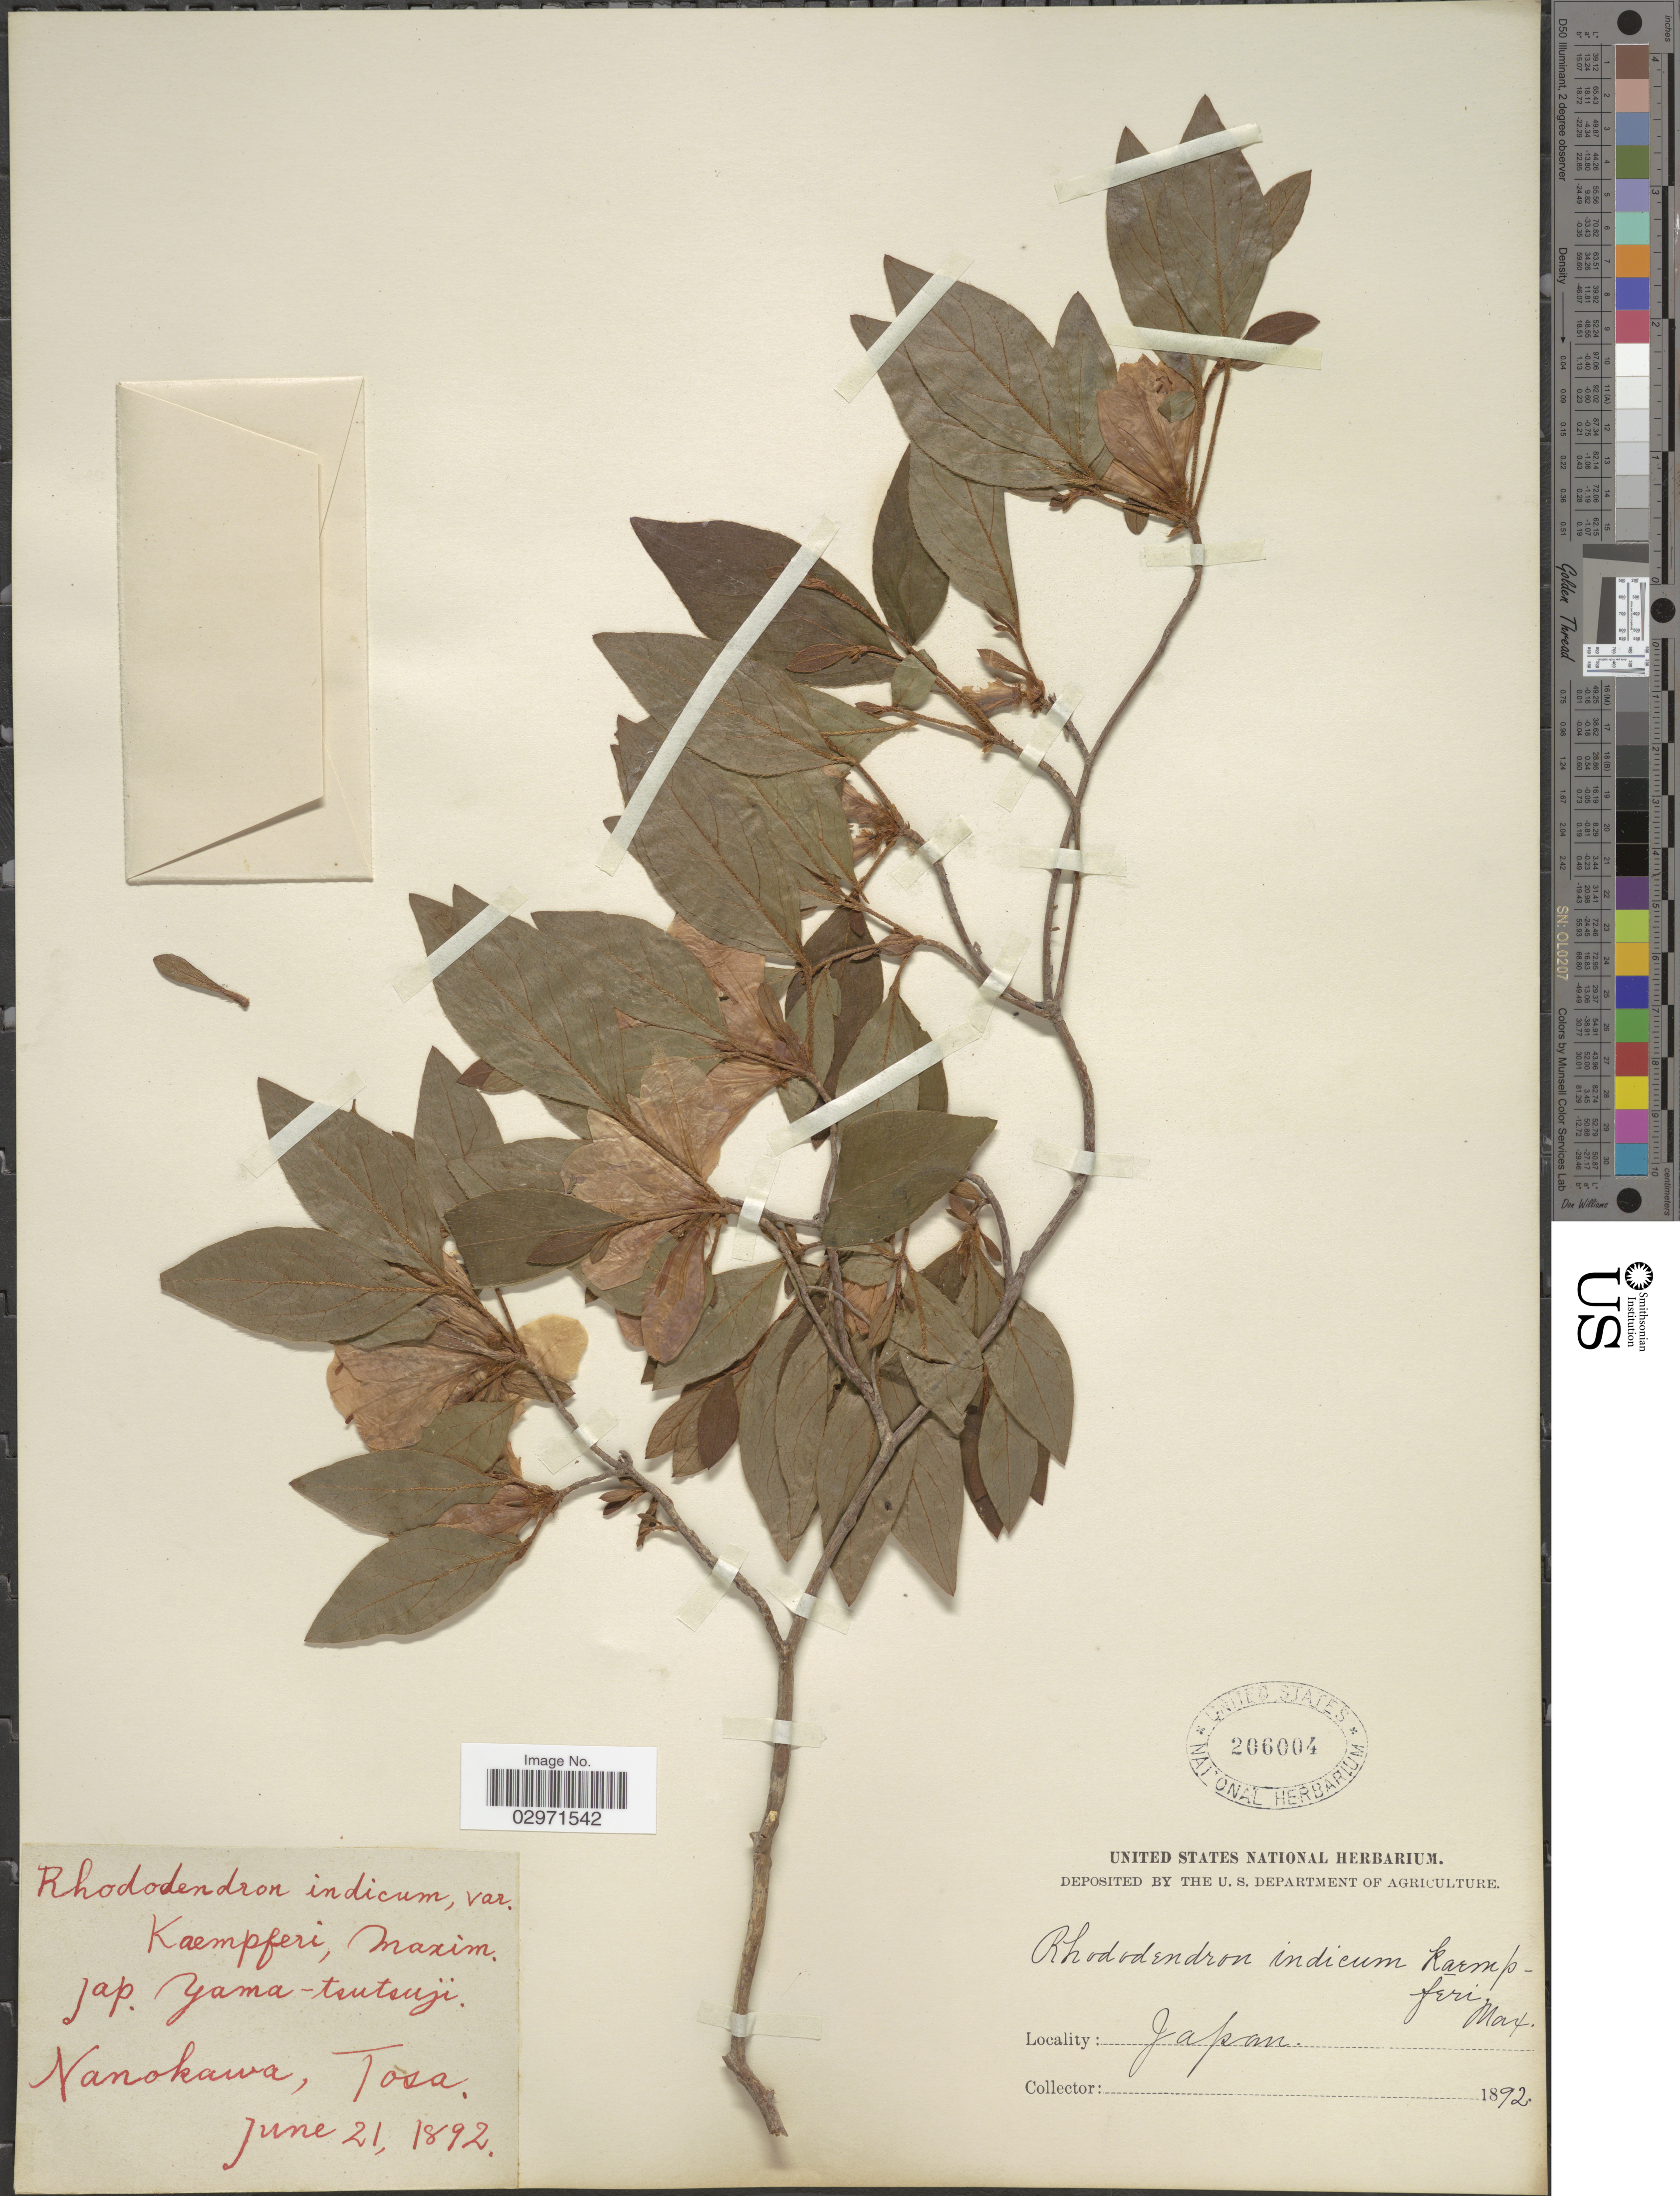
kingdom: Plantae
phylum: Tracheophyta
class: Magnoliopsida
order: Ericales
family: Ericaceae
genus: Rhododendron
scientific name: Rhododendron kaempferi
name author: Planch.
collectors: ex herb. United States National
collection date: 1892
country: Japan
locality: Nanokawa, Tosa.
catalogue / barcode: US 206004